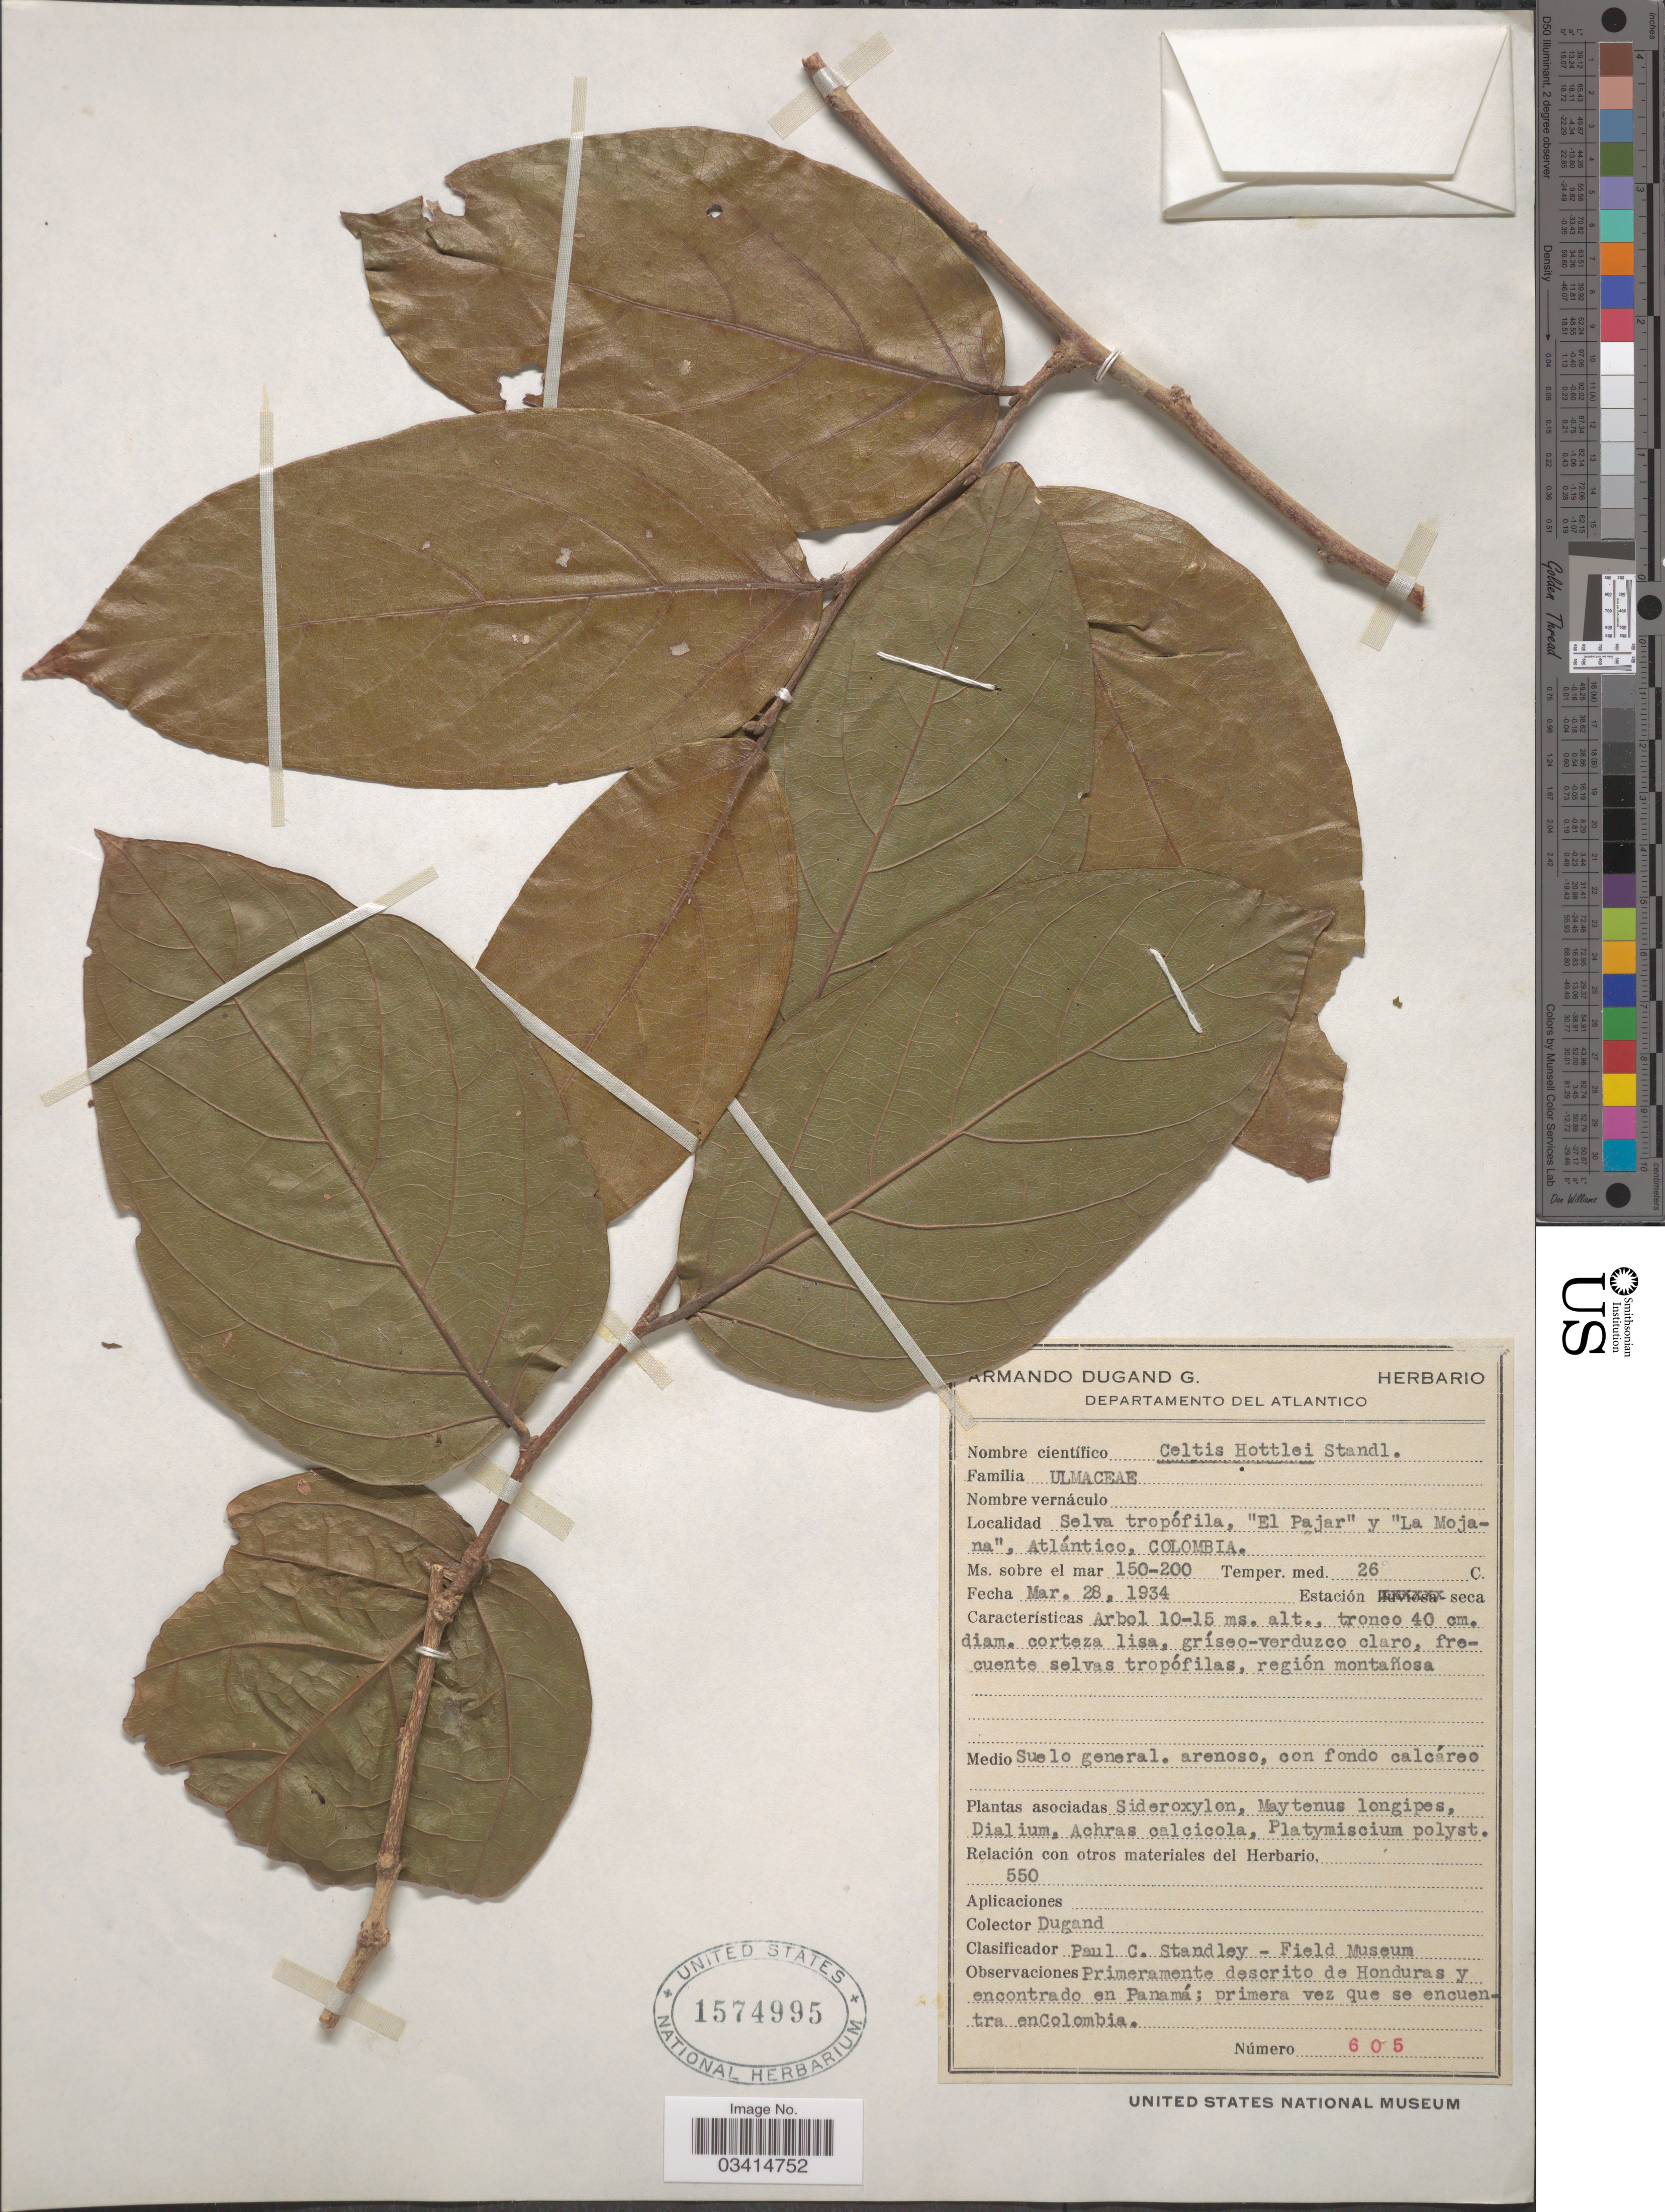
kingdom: Plantae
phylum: Tracheophyta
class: Magnoliopsida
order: Rosales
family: Cannabaceae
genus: Celtis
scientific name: Celtis hottlei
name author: Standl.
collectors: A. Dugand G.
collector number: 605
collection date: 1934-03-28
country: Colombia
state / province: Atlántico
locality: Departamento Del Atlantico. Selva tropófila, "El Pajar" y "La Mojana". Región montañosa.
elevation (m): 150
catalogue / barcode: US 1474995